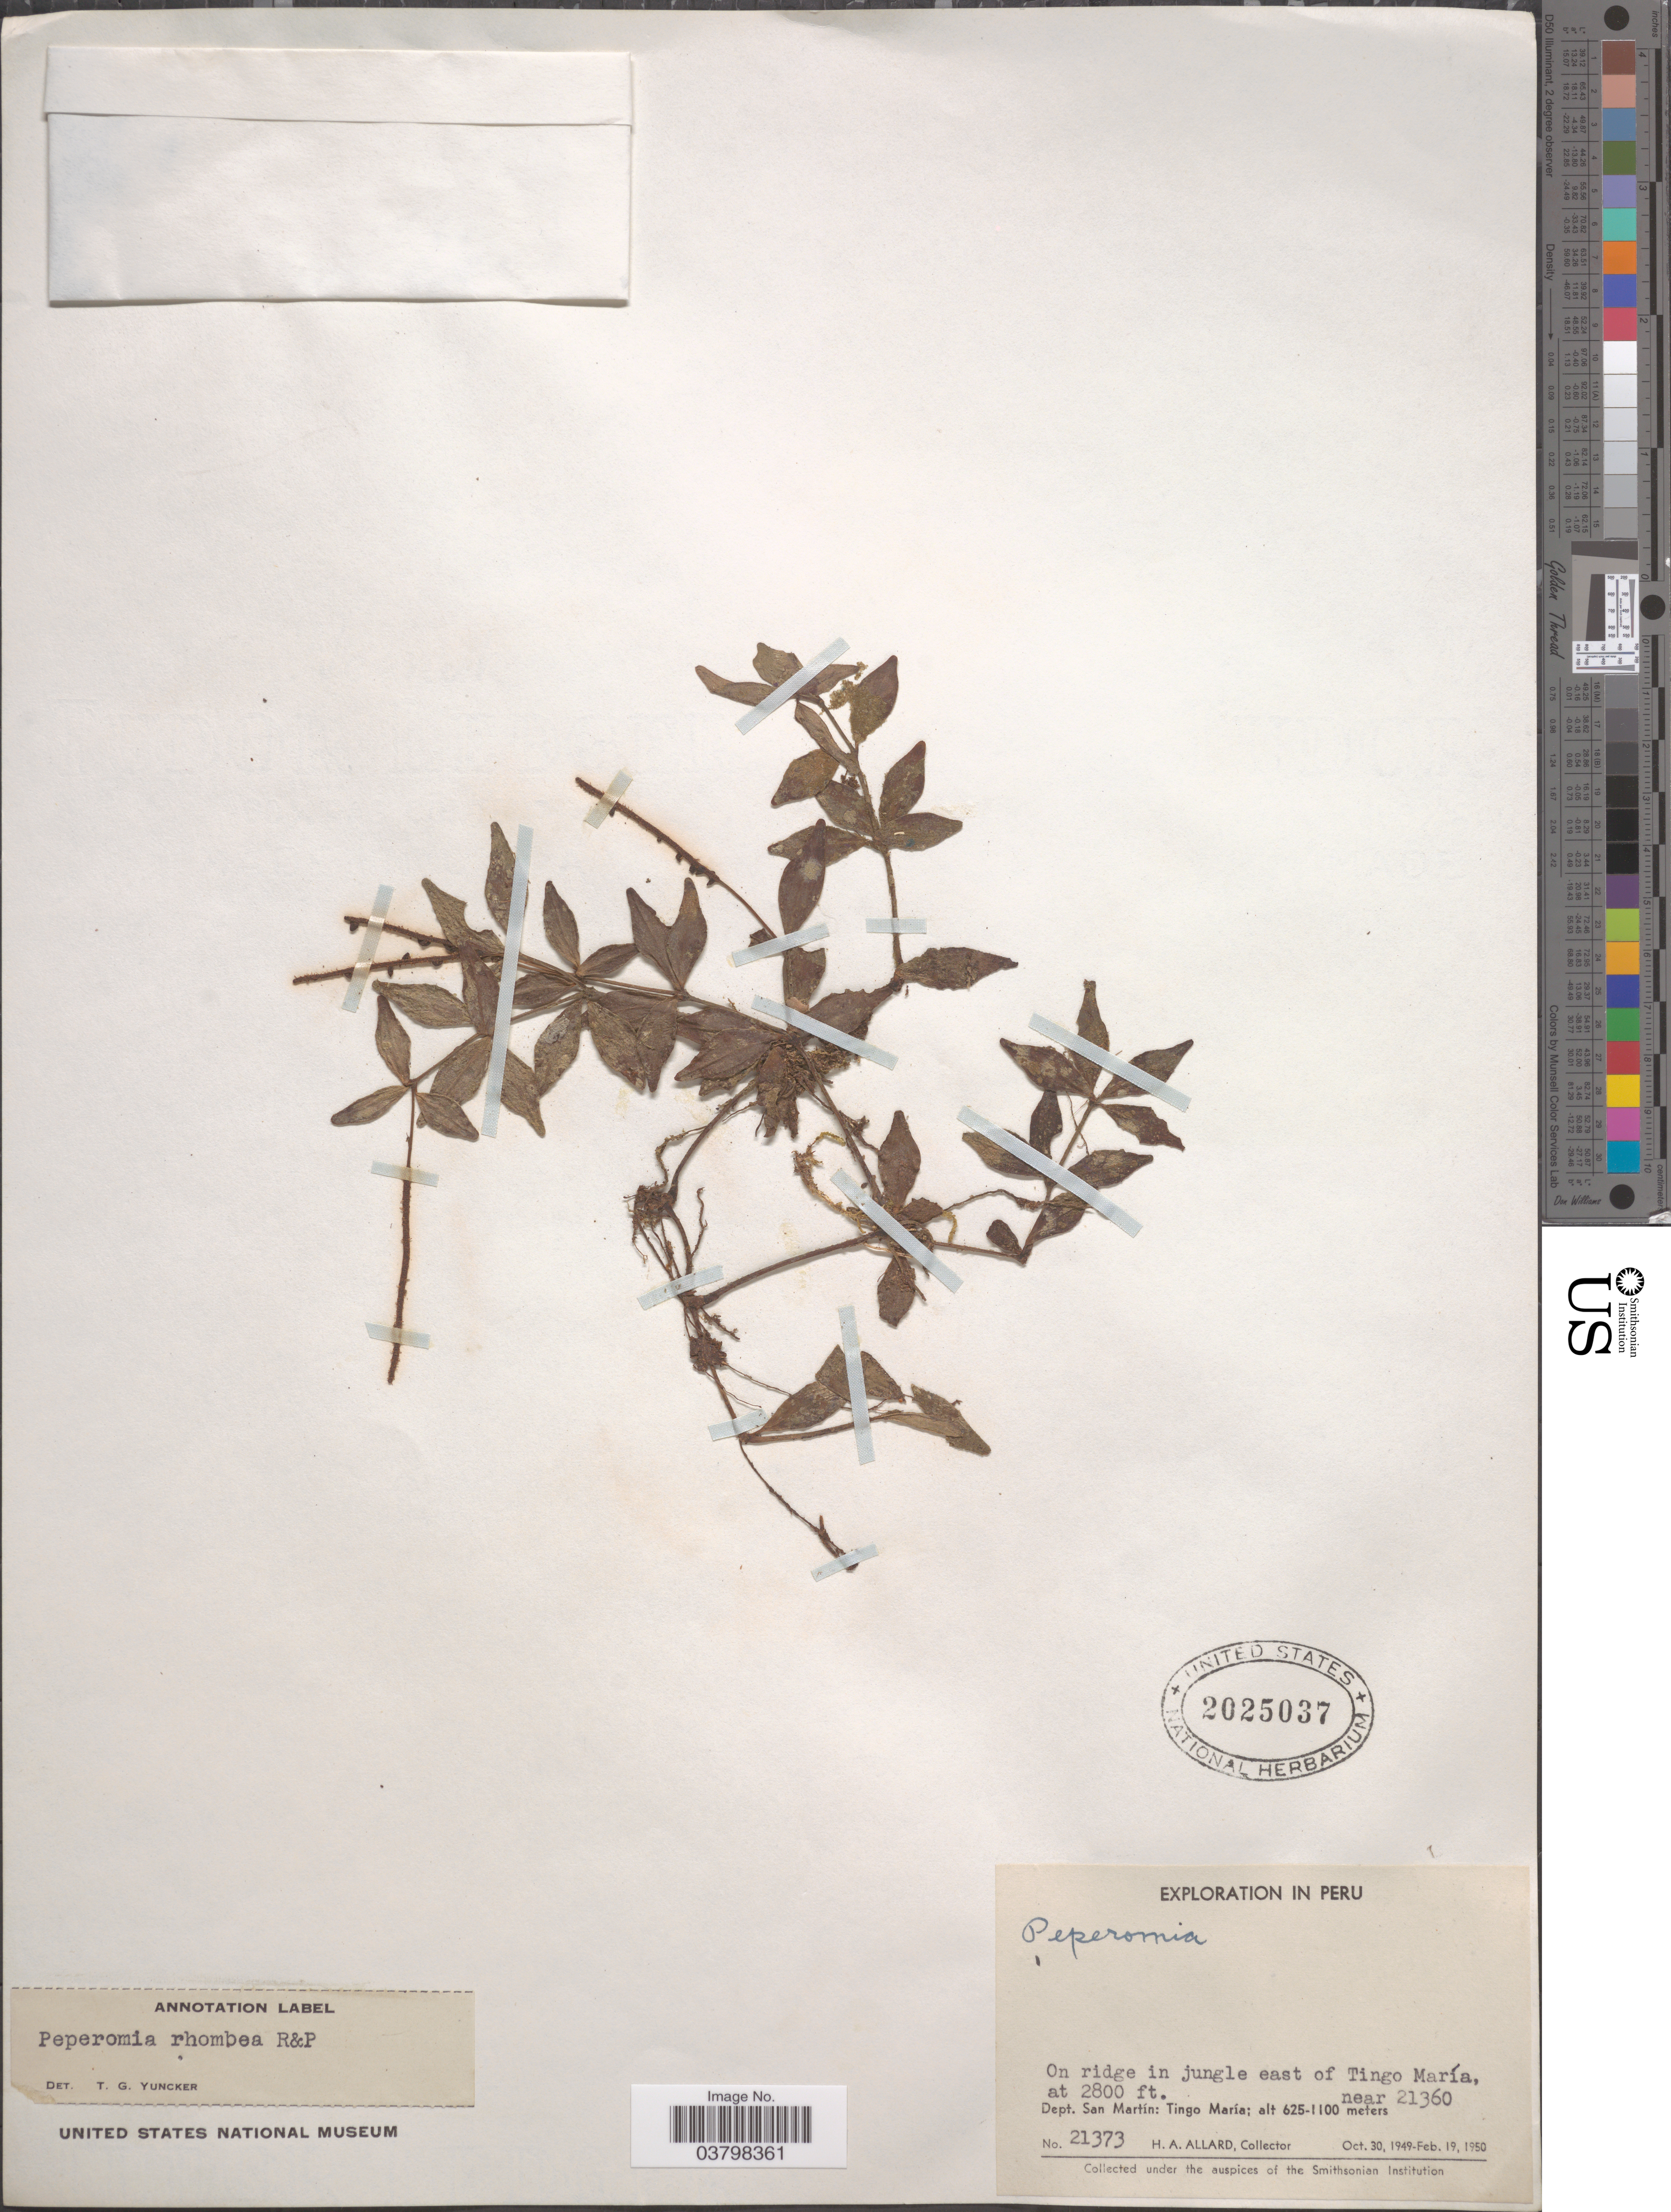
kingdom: Plantae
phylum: Tracheophyta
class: Magnoliopsida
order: Piperales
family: Piperaceae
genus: Peperomia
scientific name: Peperomia rhombea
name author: Ruiz & Pav.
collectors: H. A. Allard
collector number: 21373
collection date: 1949-10-30/1950-02-19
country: Peru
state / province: San Martín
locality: On ridge in jungle east of Tingo María, near 21360. Dept. San Martín: Tingo María.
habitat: on ridge in jungle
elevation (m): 853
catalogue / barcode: US 2025037